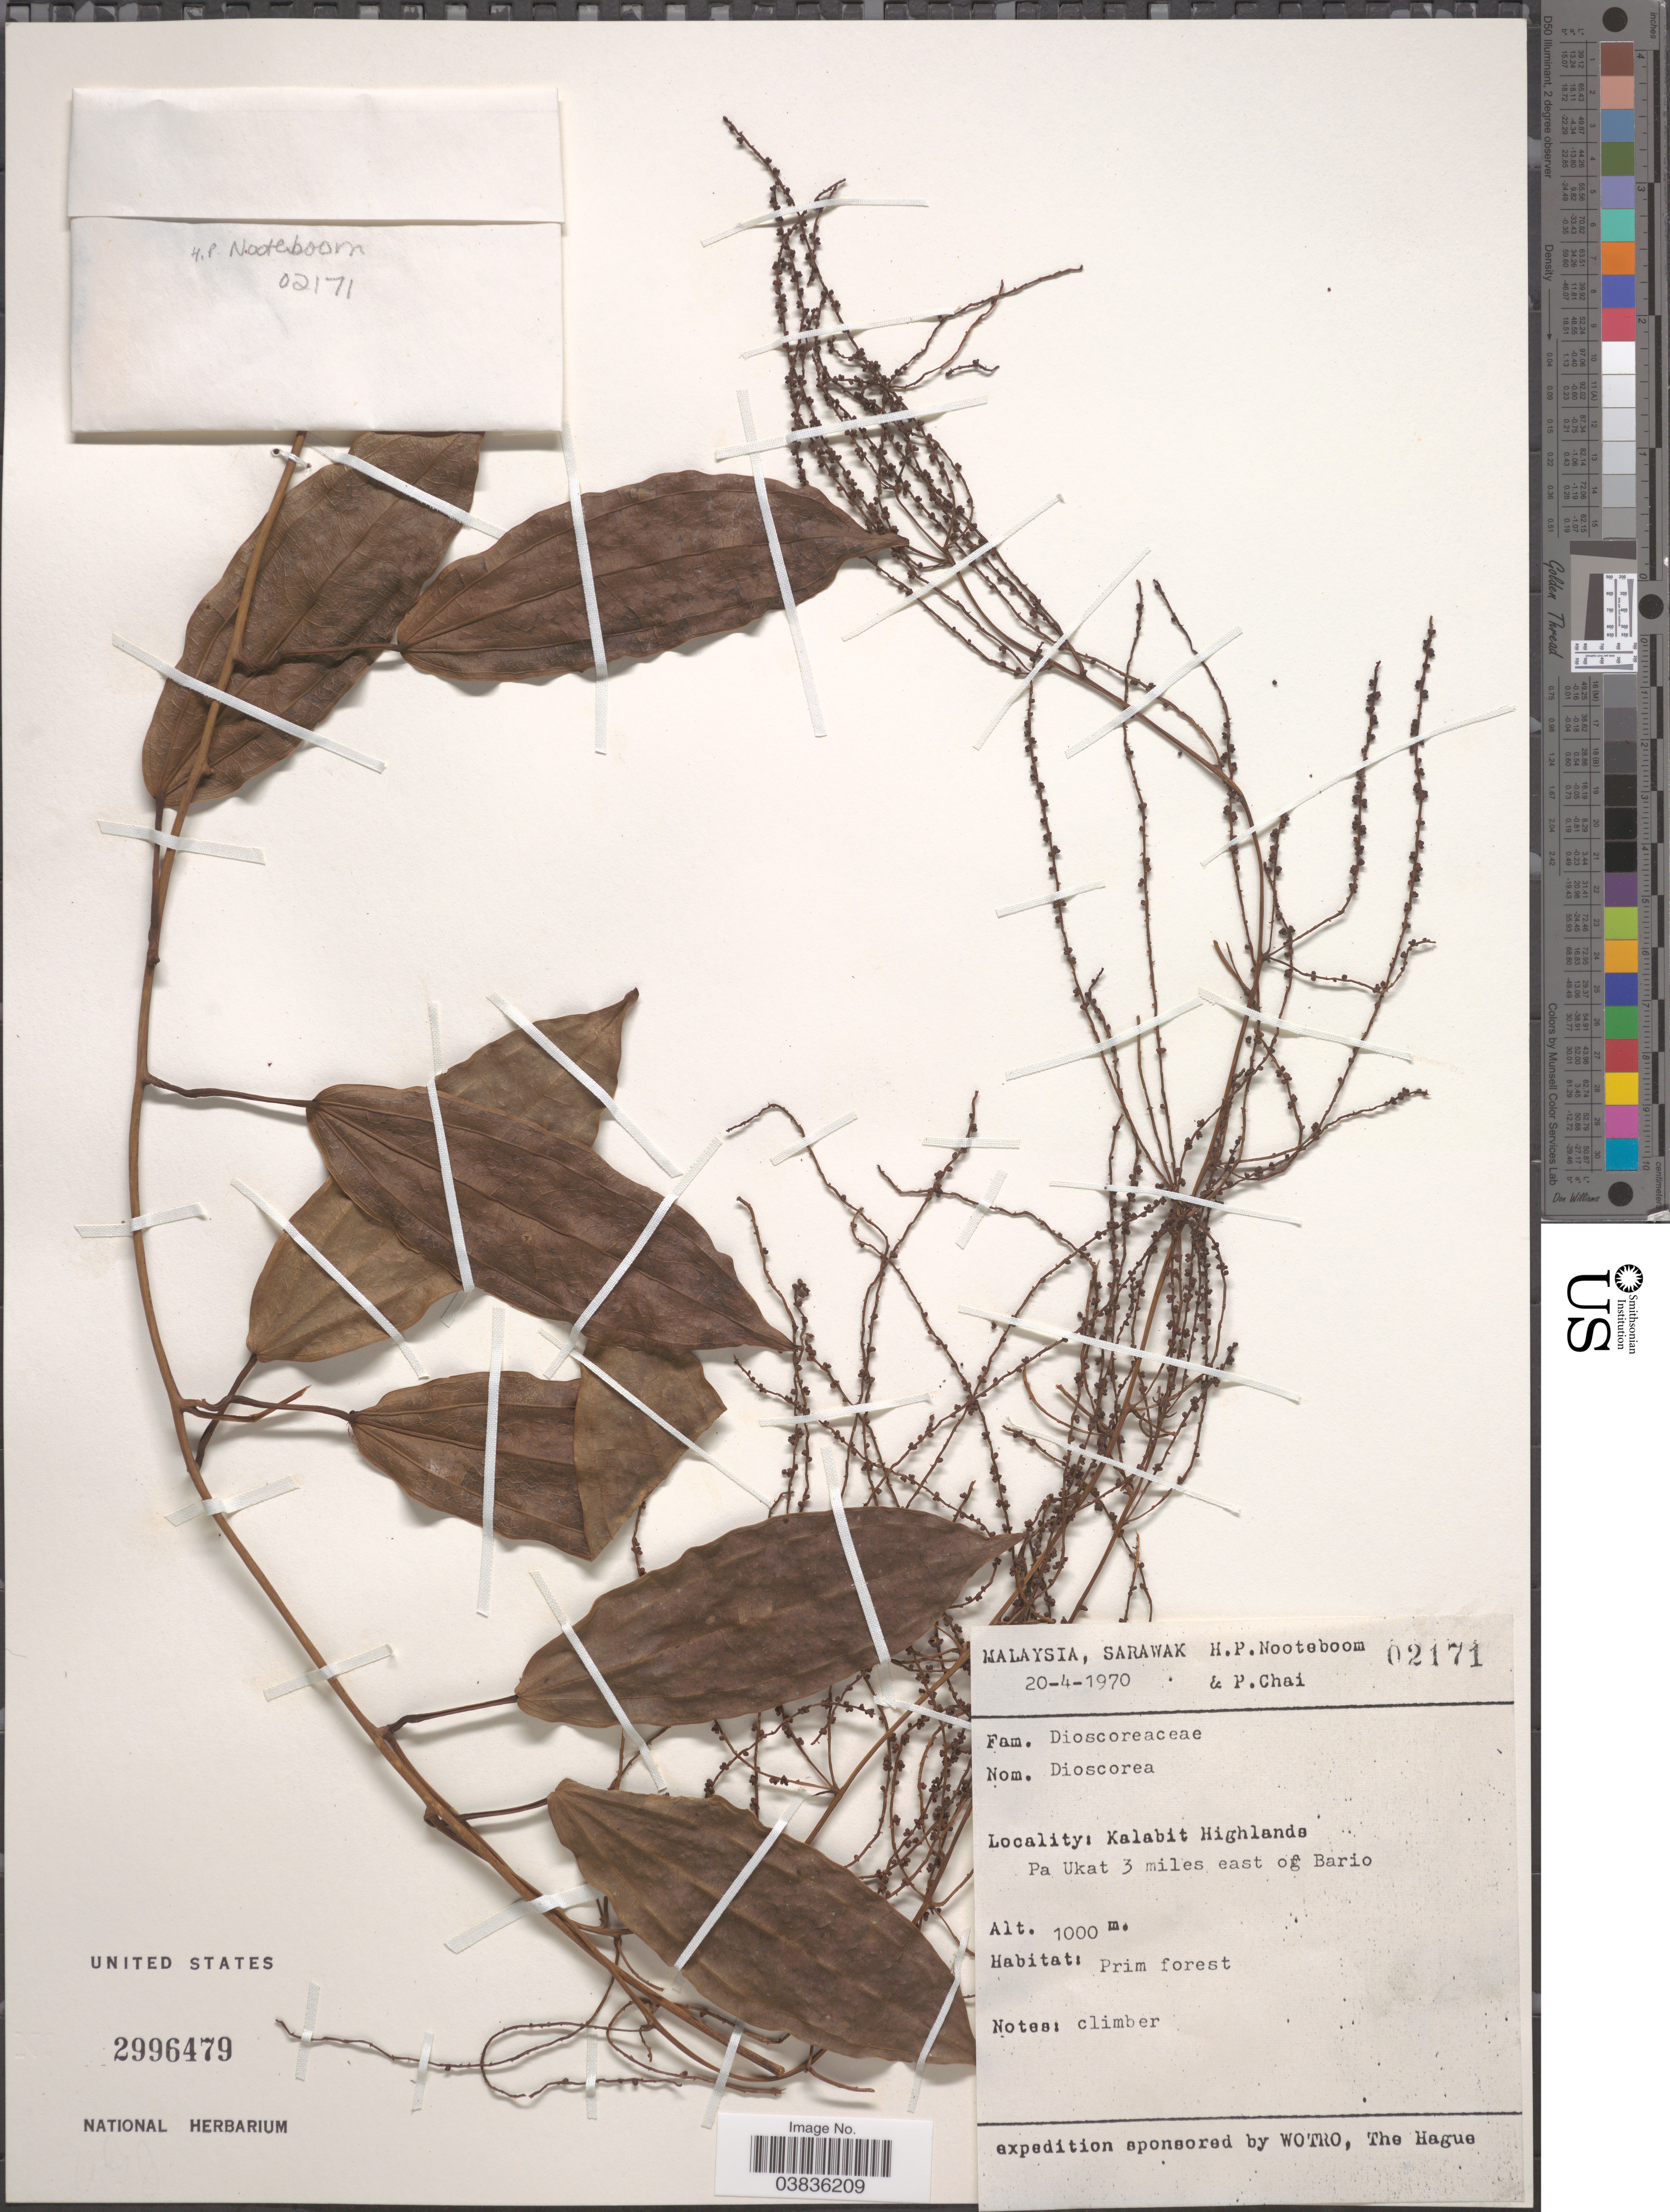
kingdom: Plantae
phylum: Tracheophyta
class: Liliopsida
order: Dioscoreales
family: Dioscoreaceae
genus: Dioscorea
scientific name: Dioscorea sp.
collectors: H. P. Nooteboom & P. Chai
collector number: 02171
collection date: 1970-04-20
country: Malaysia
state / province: Sarawak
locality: Kalabit Highlands. Pa Ukat 3 miles east of Bario.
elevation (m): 1000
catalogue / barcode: US 2996479